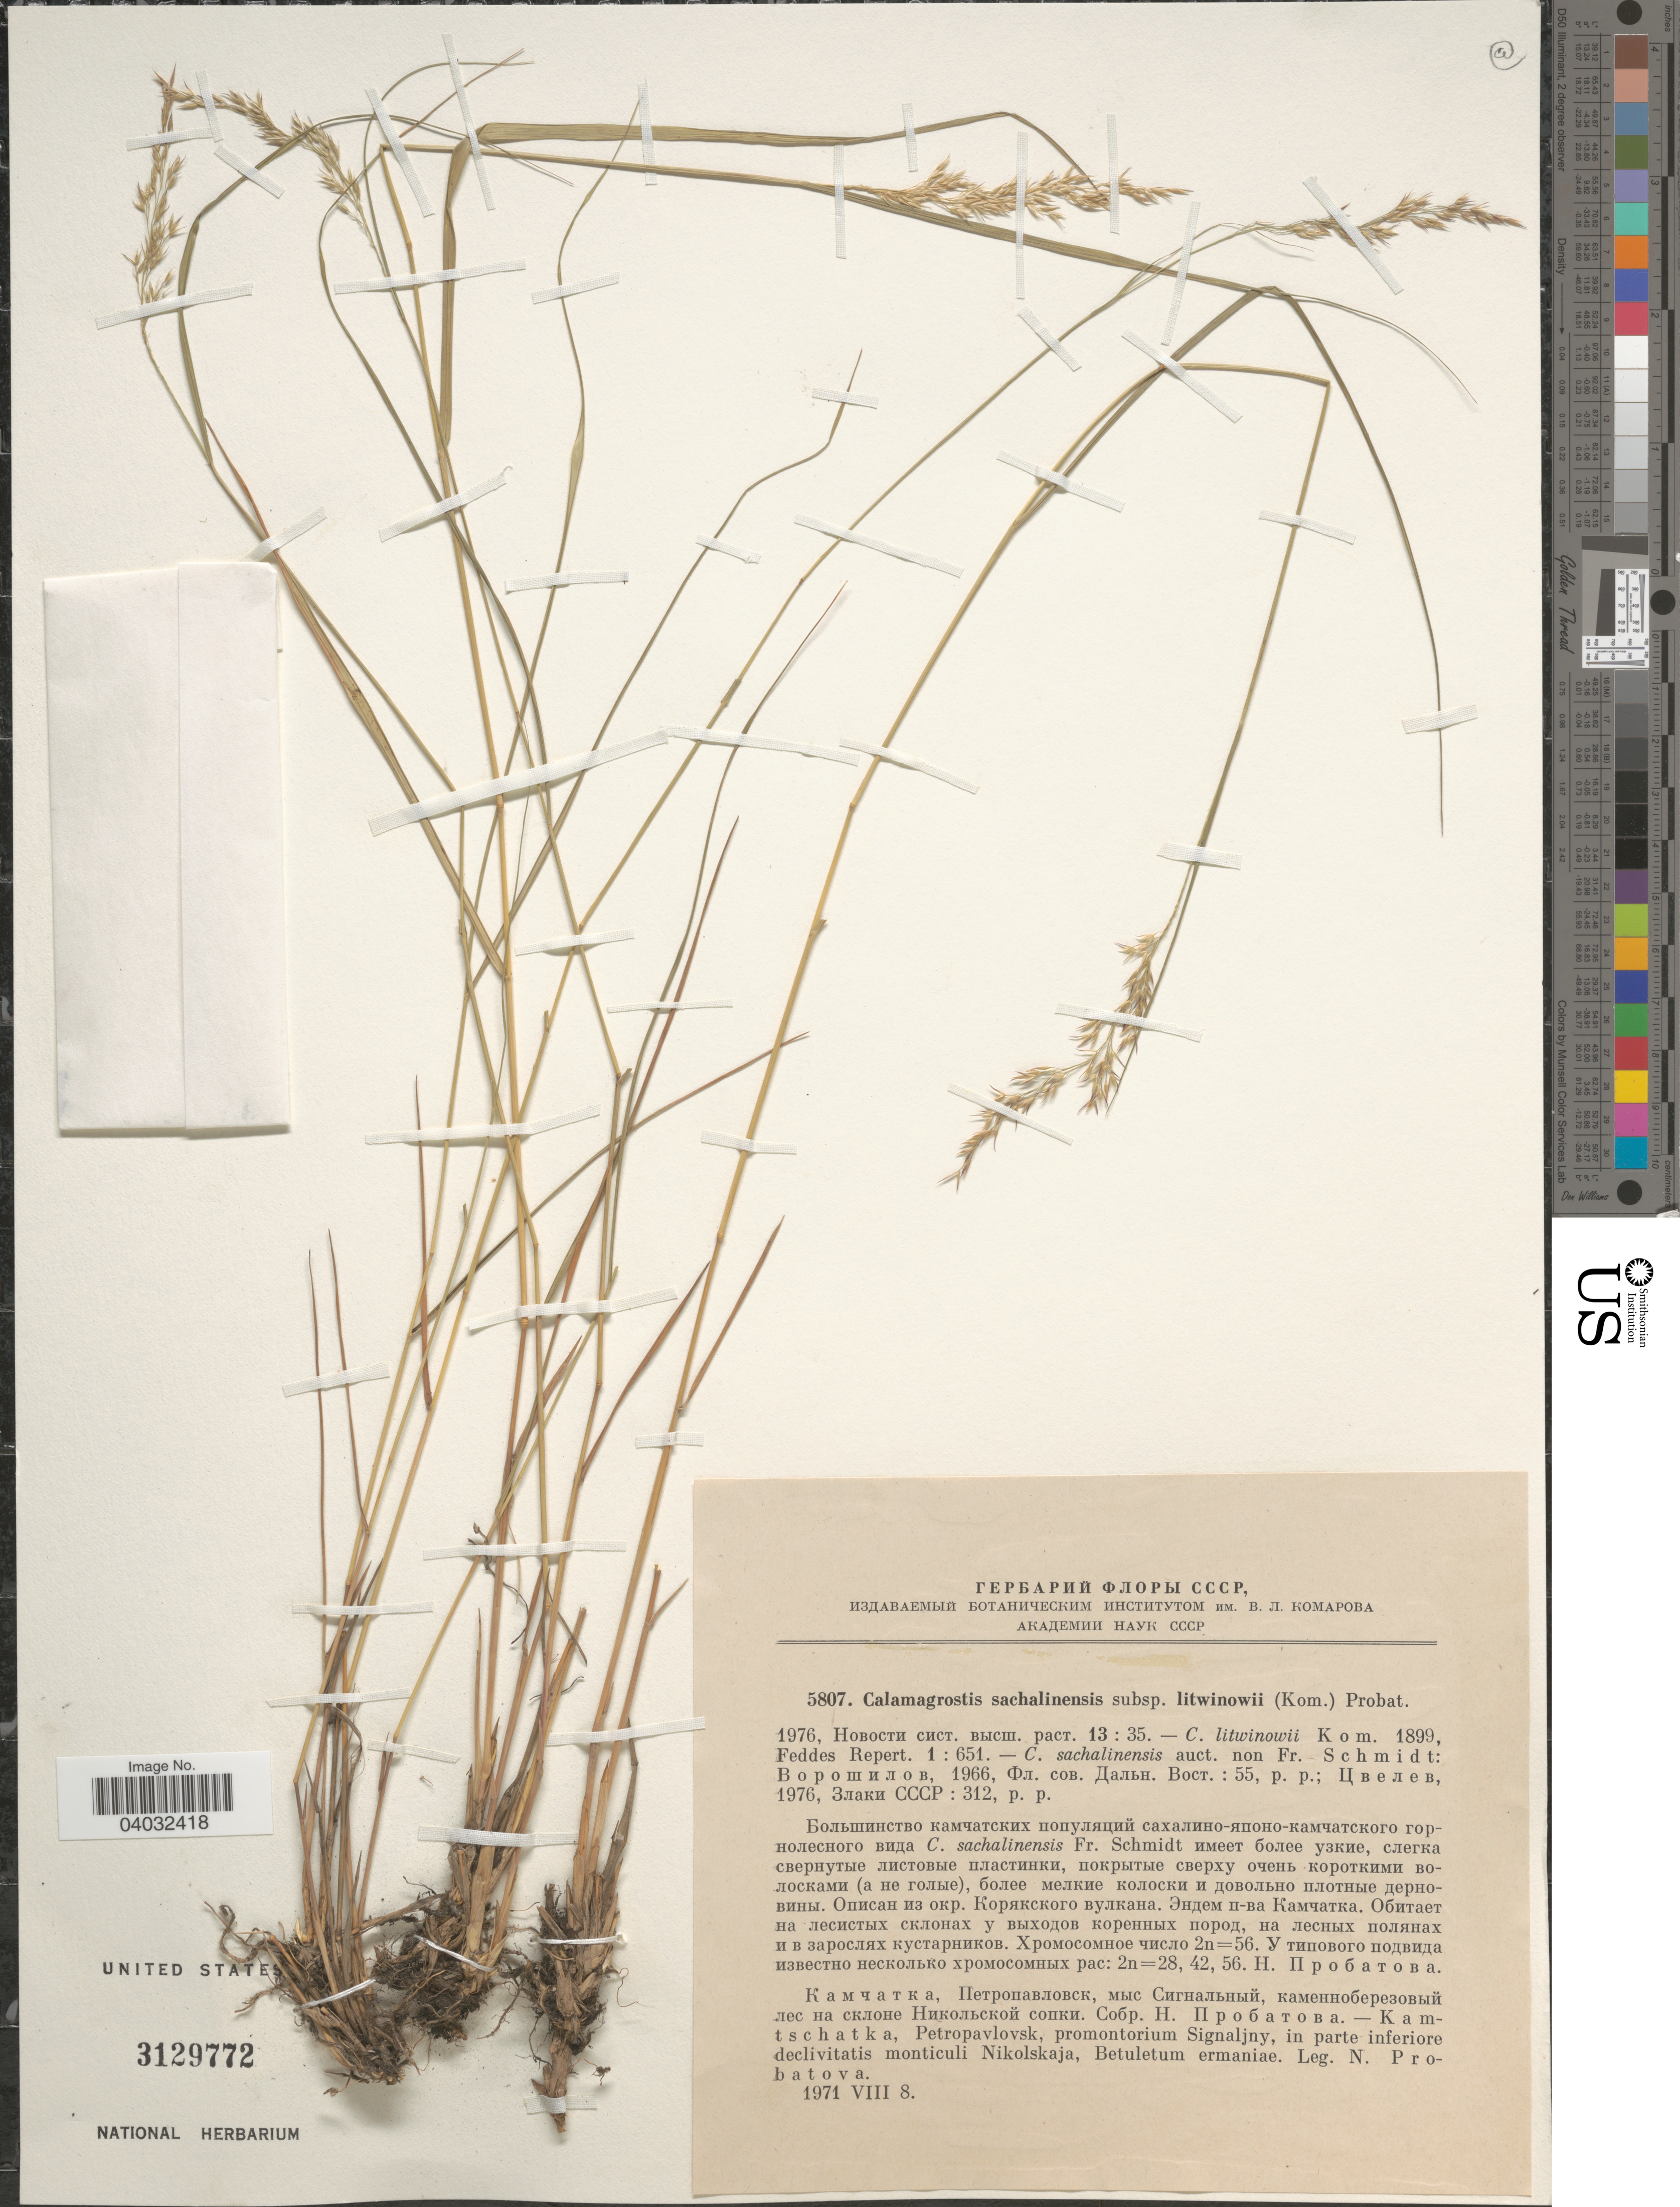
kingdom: Plantae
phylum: Tracheophyta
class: Liliopsida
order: Poales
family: Poaceae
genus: Calamagrostis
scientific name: Calamagrostis sachalinensis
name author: F. Schmidt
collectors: N. S. Probatova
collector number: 5807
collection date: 1971-08-08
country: Russian Federation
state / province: Kamchatka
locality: Kamtschatka, Petropavlovsk, promontorium Signaljny, in parte inferiore declivitatis monticuli Nikolskaja, Betuletum ermaniae.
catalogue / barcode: US 3129772